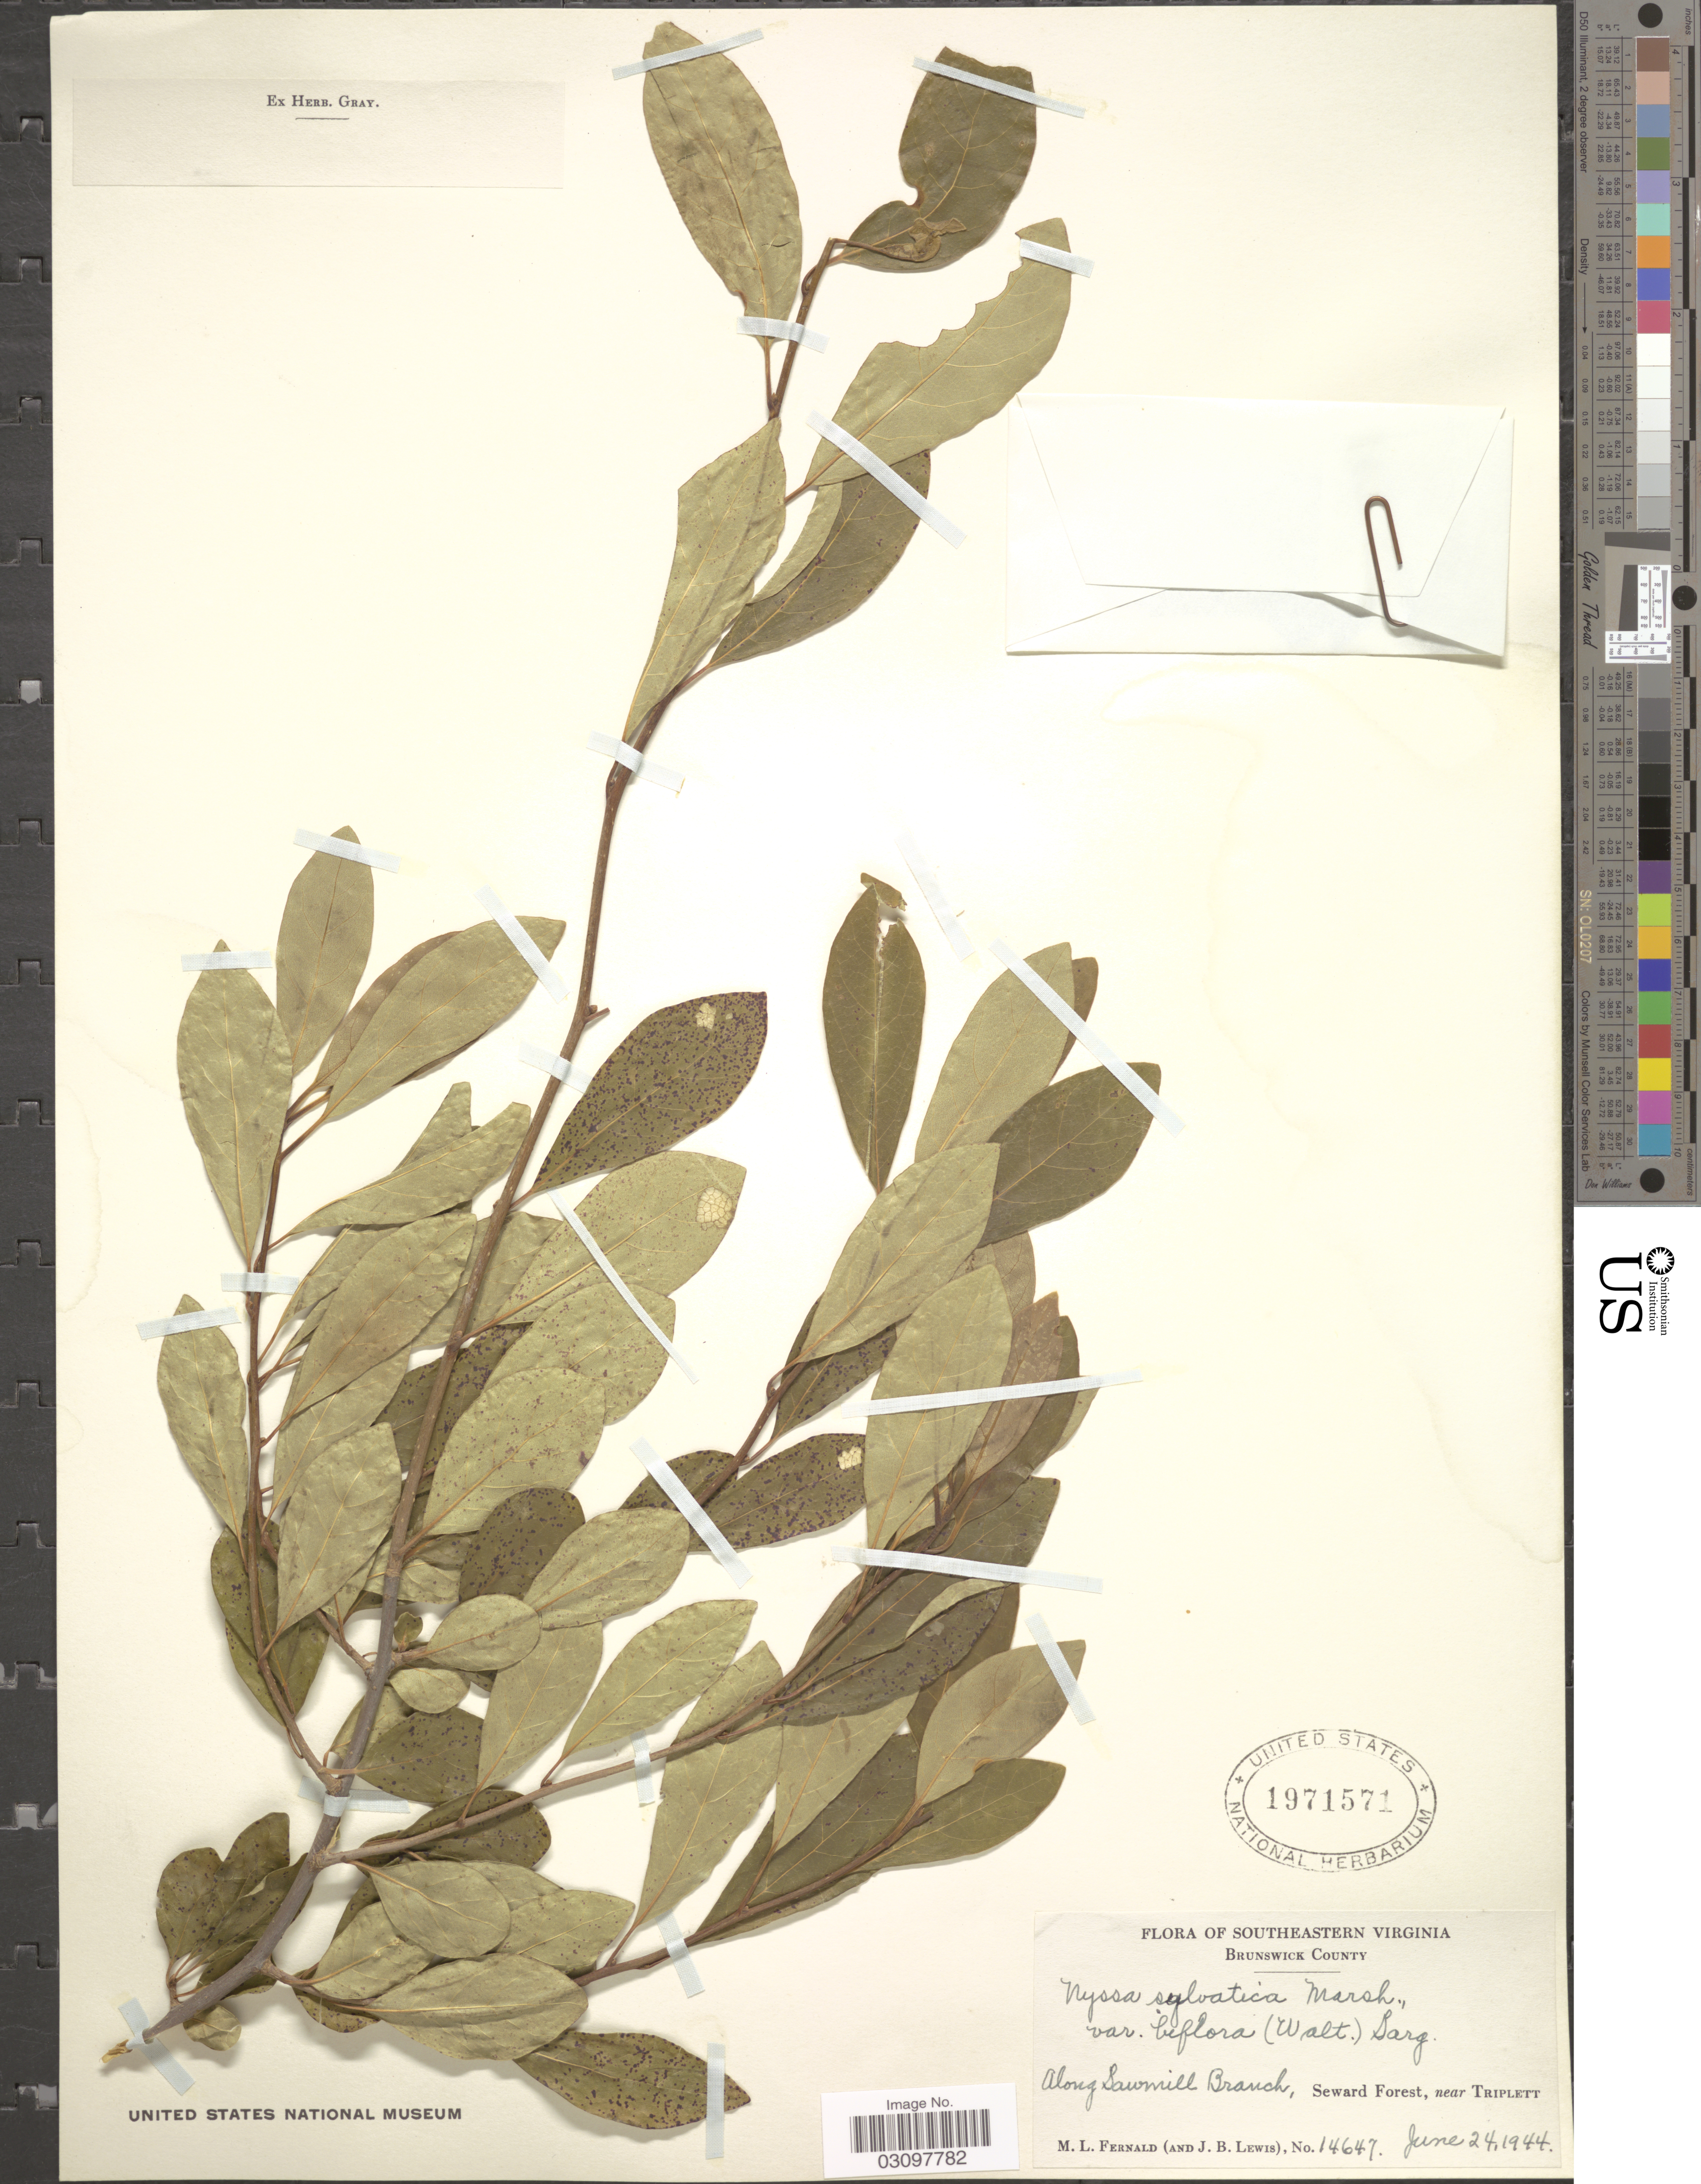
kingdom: Plantae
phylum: Tracheophyta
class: Magnoliopsida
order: Cornales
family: Nyssaceae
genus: Nyssa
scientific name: Nyssa biflora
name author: Walter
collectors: M. L. Fernald & J. B. Lewis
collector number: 14647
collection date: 1944-06-24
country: United States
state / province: Virginia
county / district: Brunswick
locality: Southeastern Virginia. Brunswick County. Along Sawmill Branch, Seward Forest, near Triplett.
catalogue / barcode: US 1971571